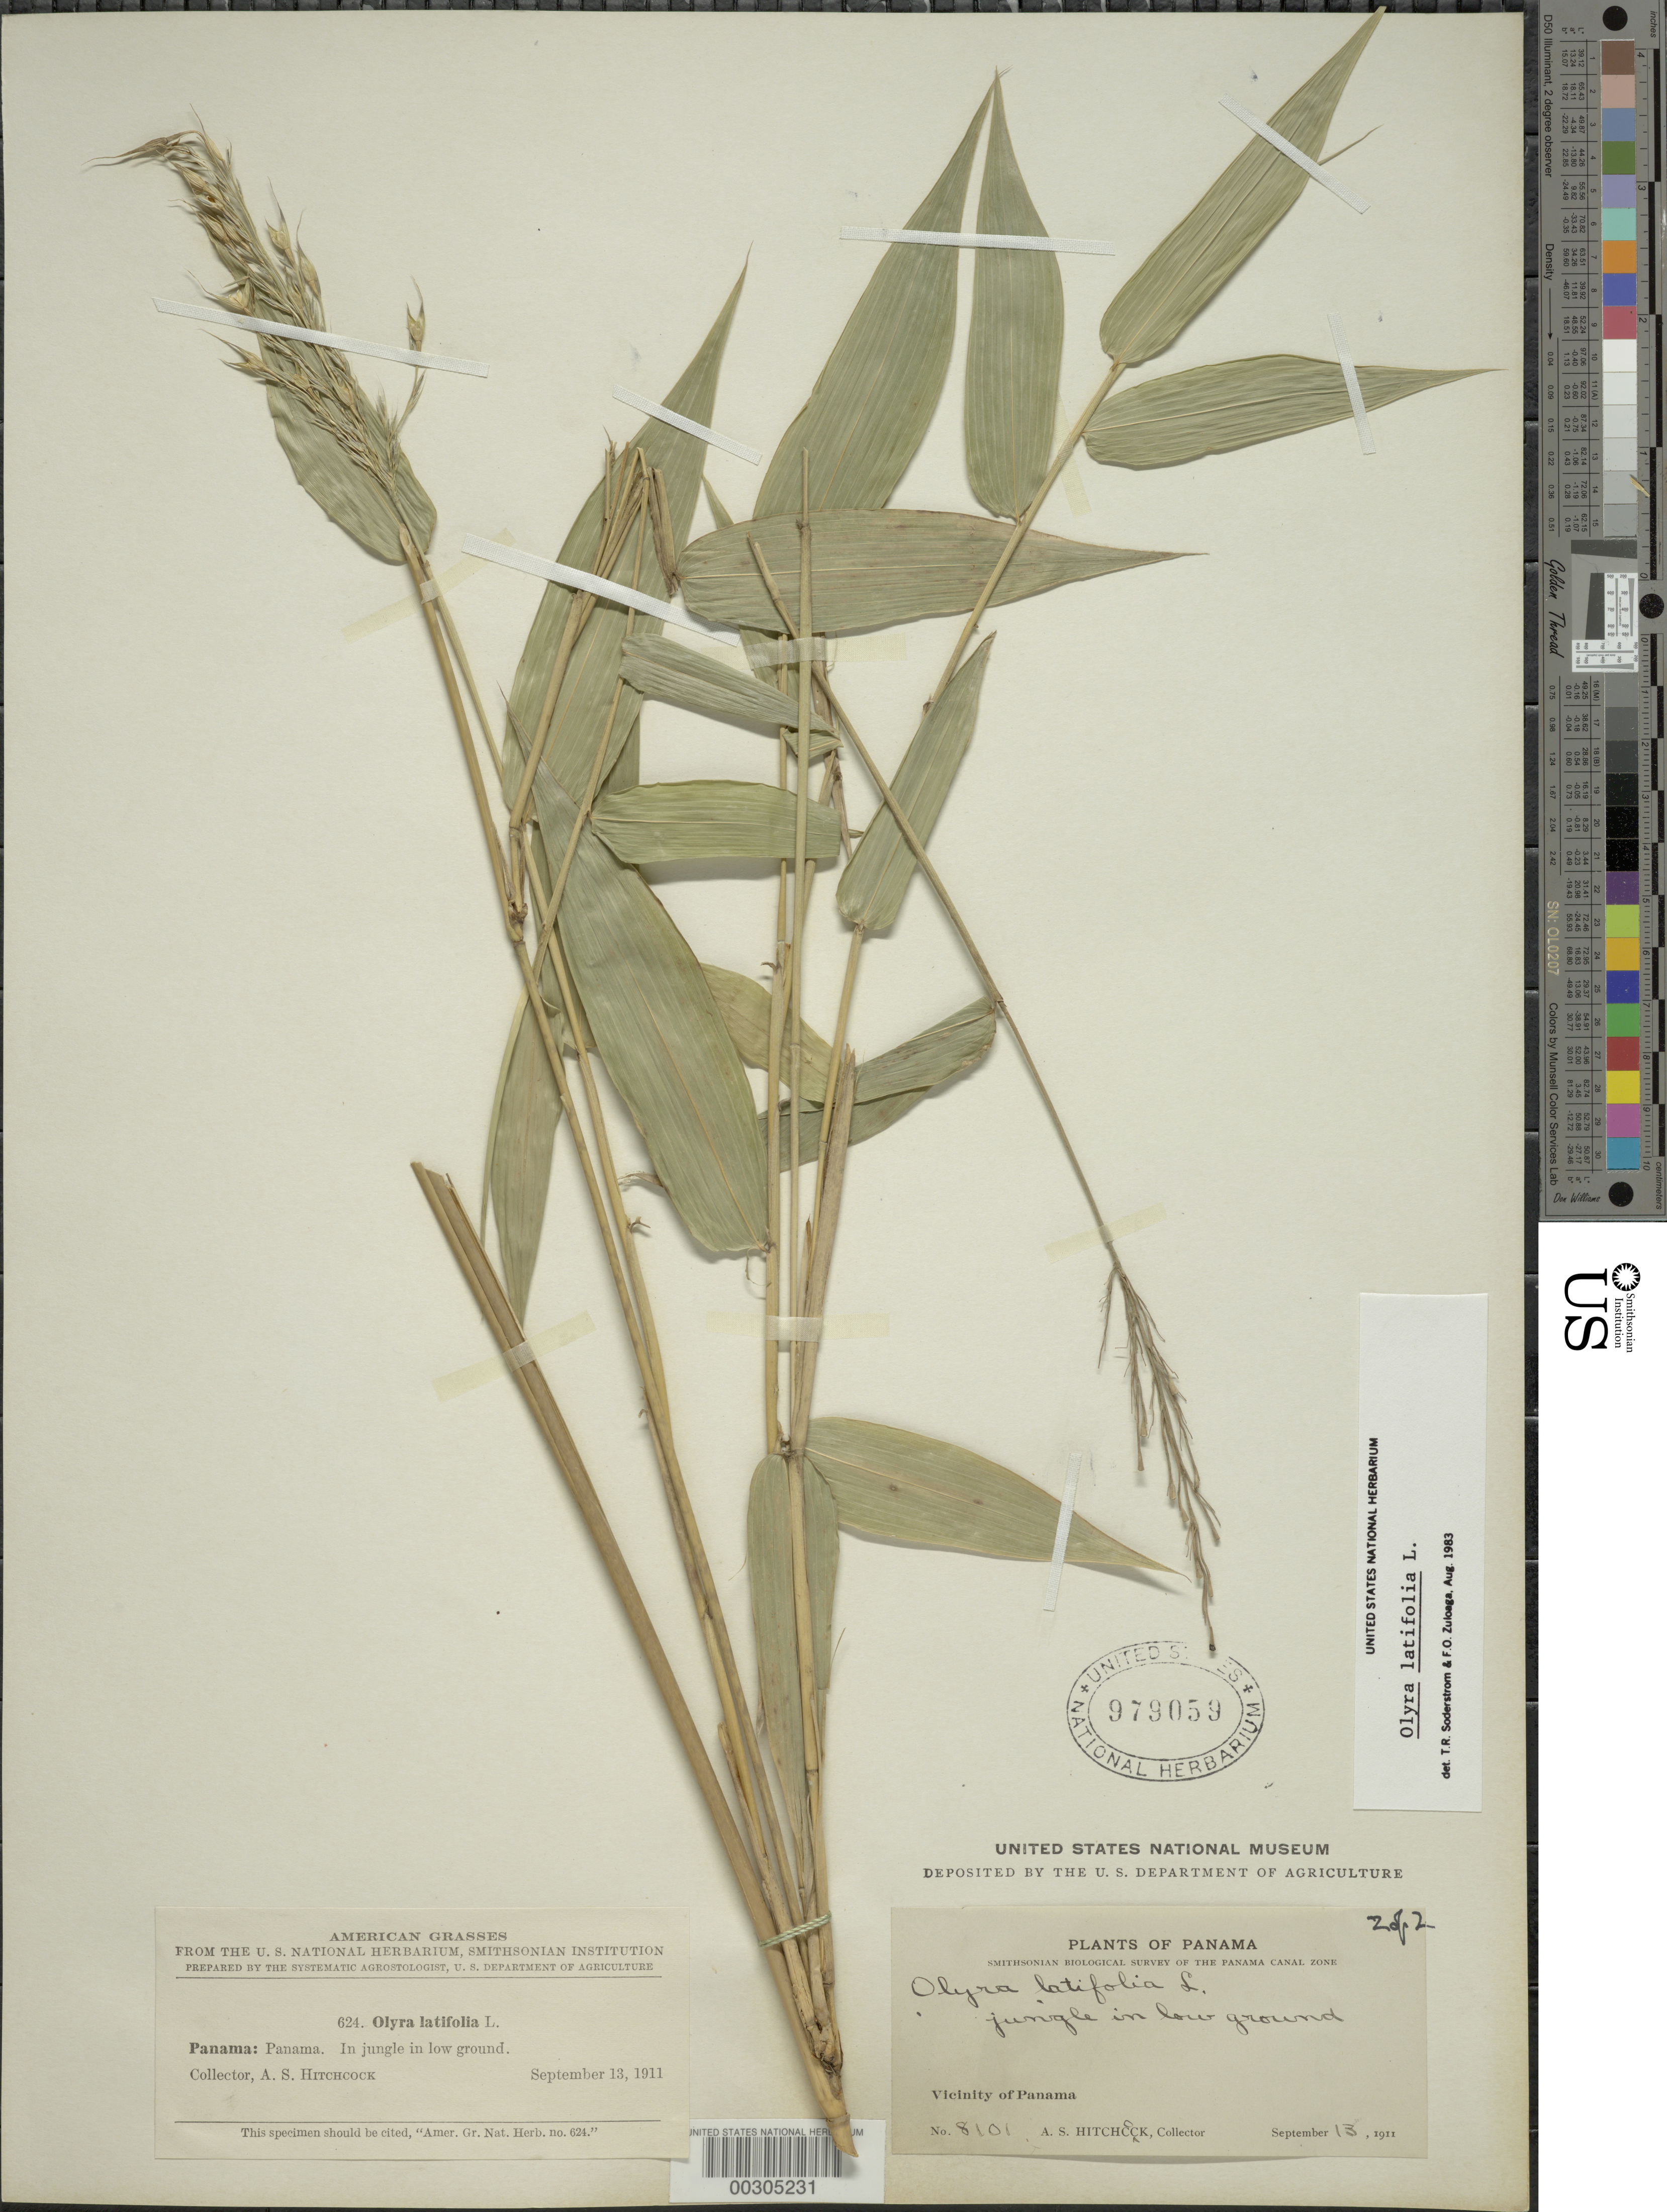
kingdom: Plantae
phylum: Tracheophyta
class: Liliopsida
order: Poales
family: Poaceae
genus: Olyra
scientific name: Olyra latifolia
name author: L.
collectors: A. S. Hitchcock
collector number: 8101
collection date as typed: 13 Sep 1911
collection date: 1911-09-13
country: Panama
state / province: Panamá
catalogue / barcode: US 979059